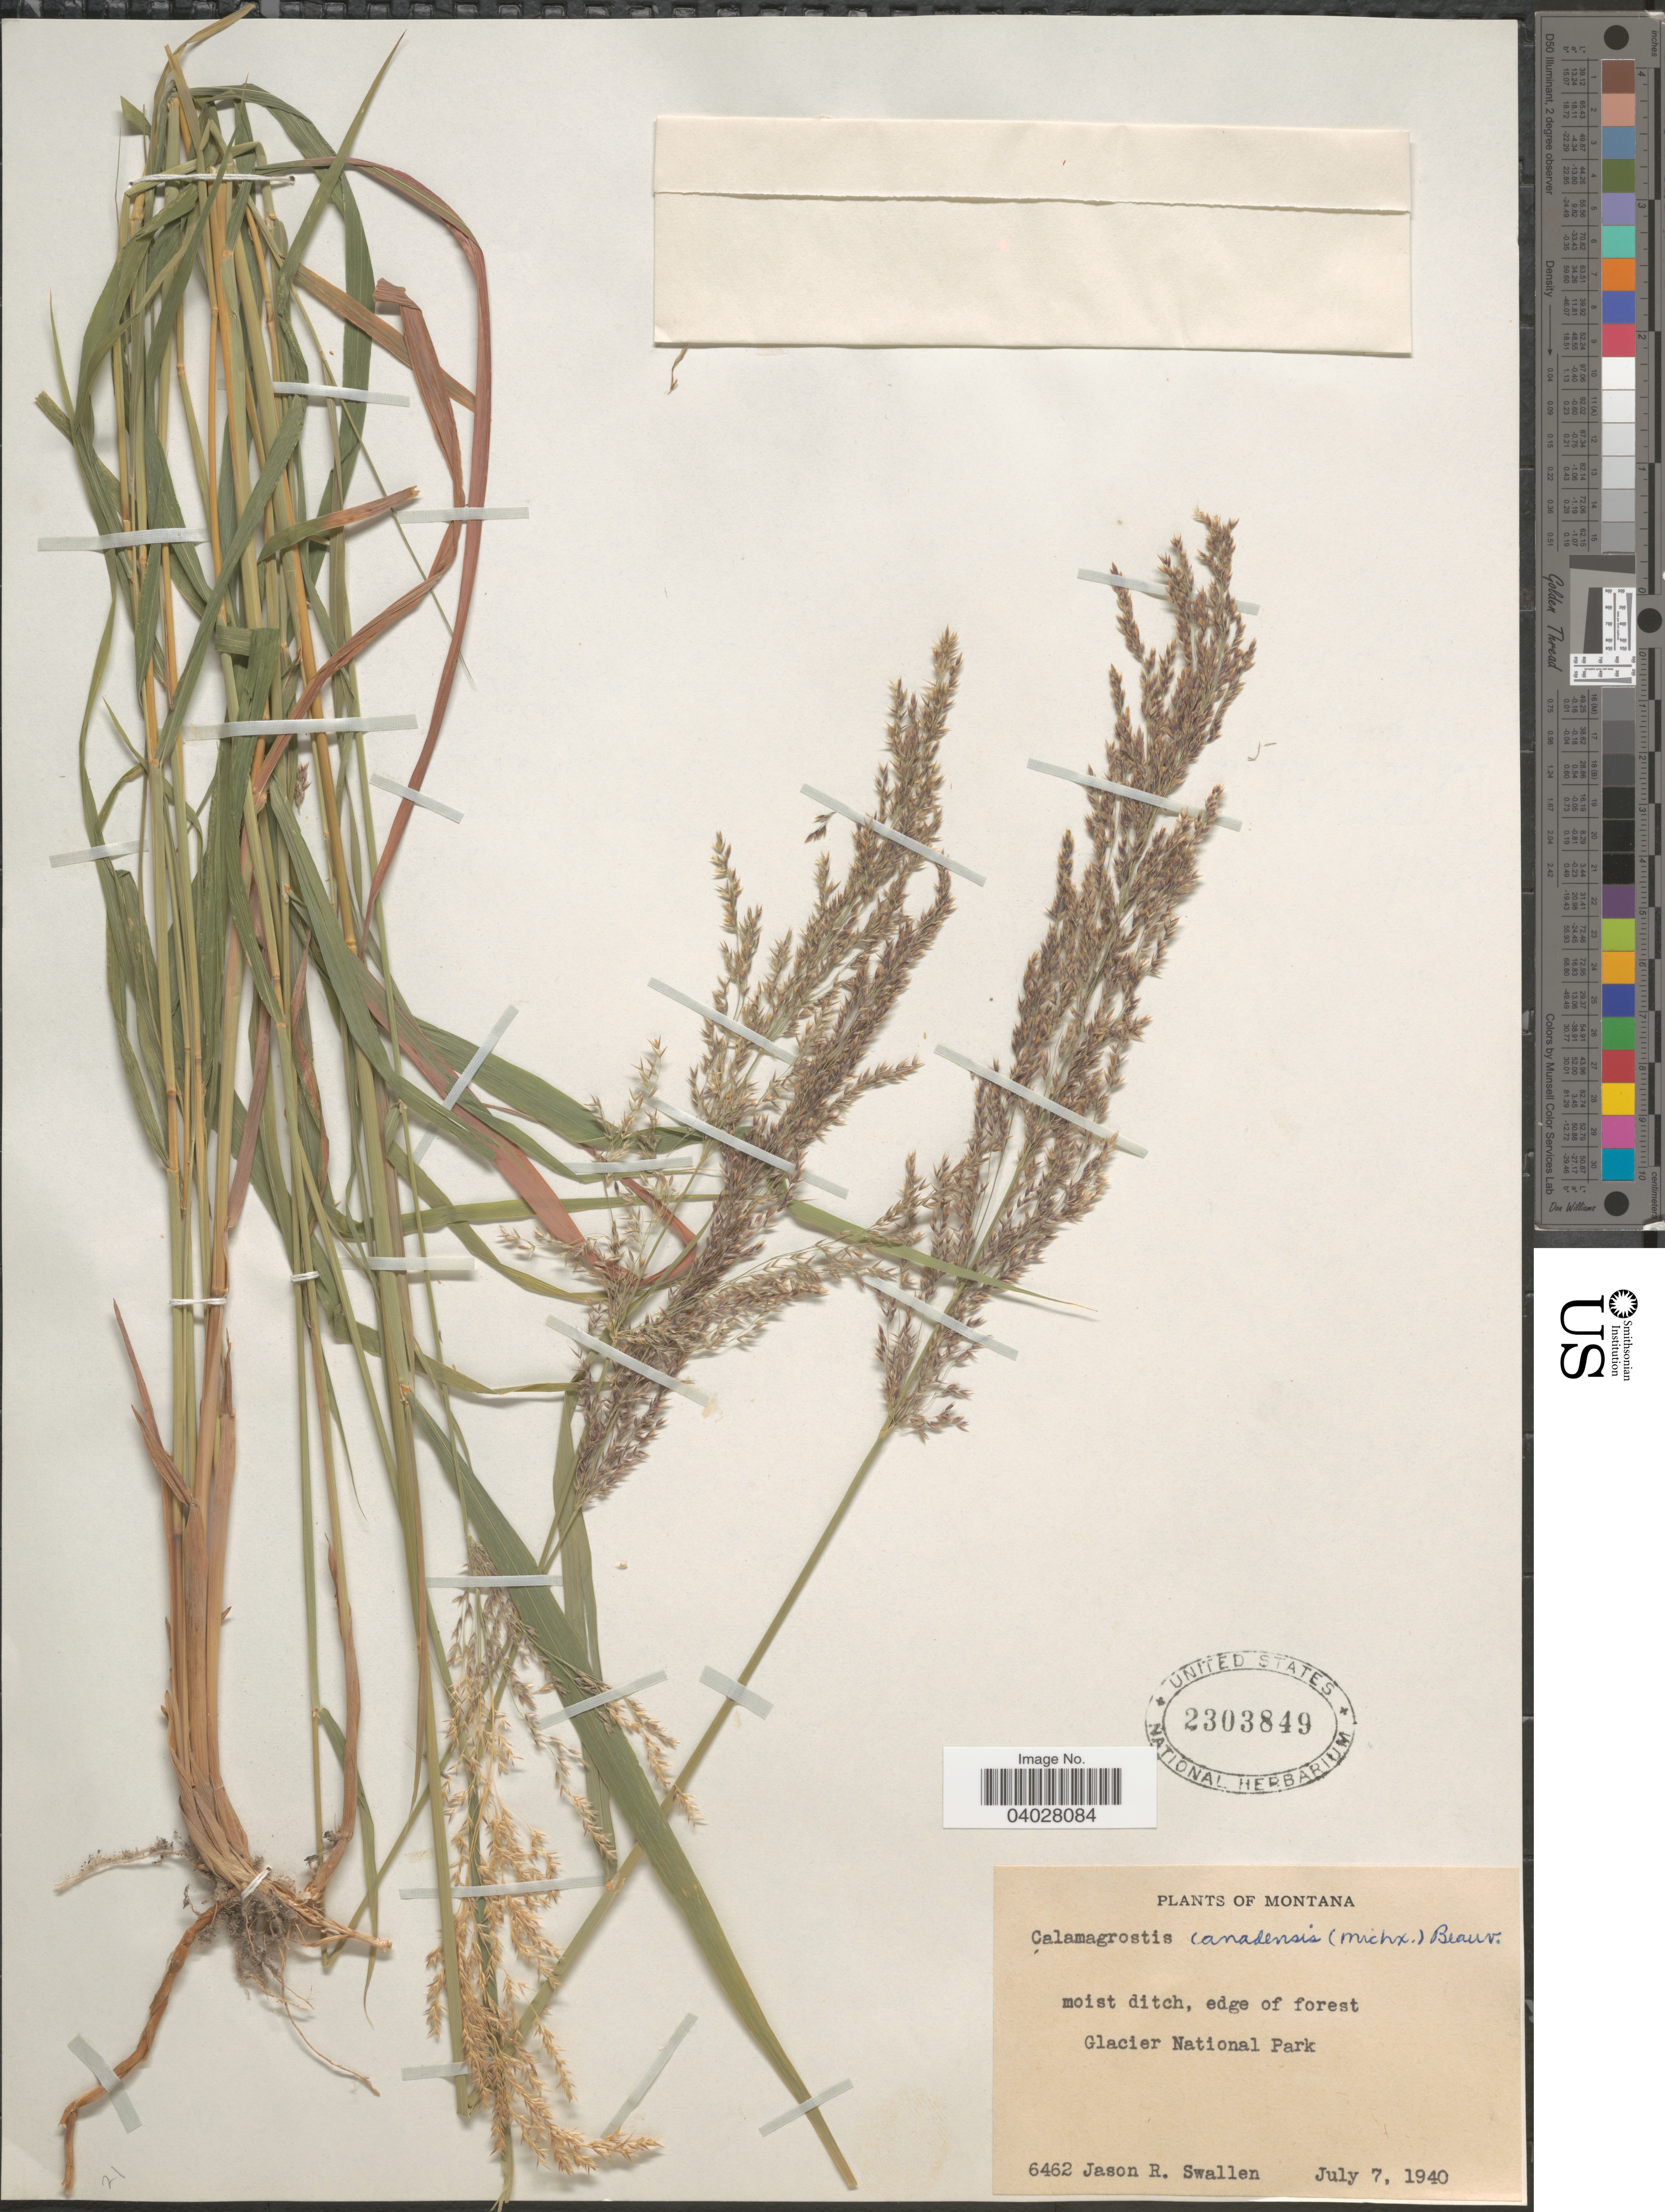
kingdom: Plantae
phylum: Tracheophyta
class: Liliopsida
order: Poales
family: Poaceae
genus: Calamagrostis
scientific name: Calamagrostis canadensis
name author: (Michx.) P. Beauv.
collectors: J. R. Swallen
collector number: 6462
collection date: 1940-07-07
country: United States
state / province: Montana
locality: Glacier National Park.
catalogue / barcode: US 2303849